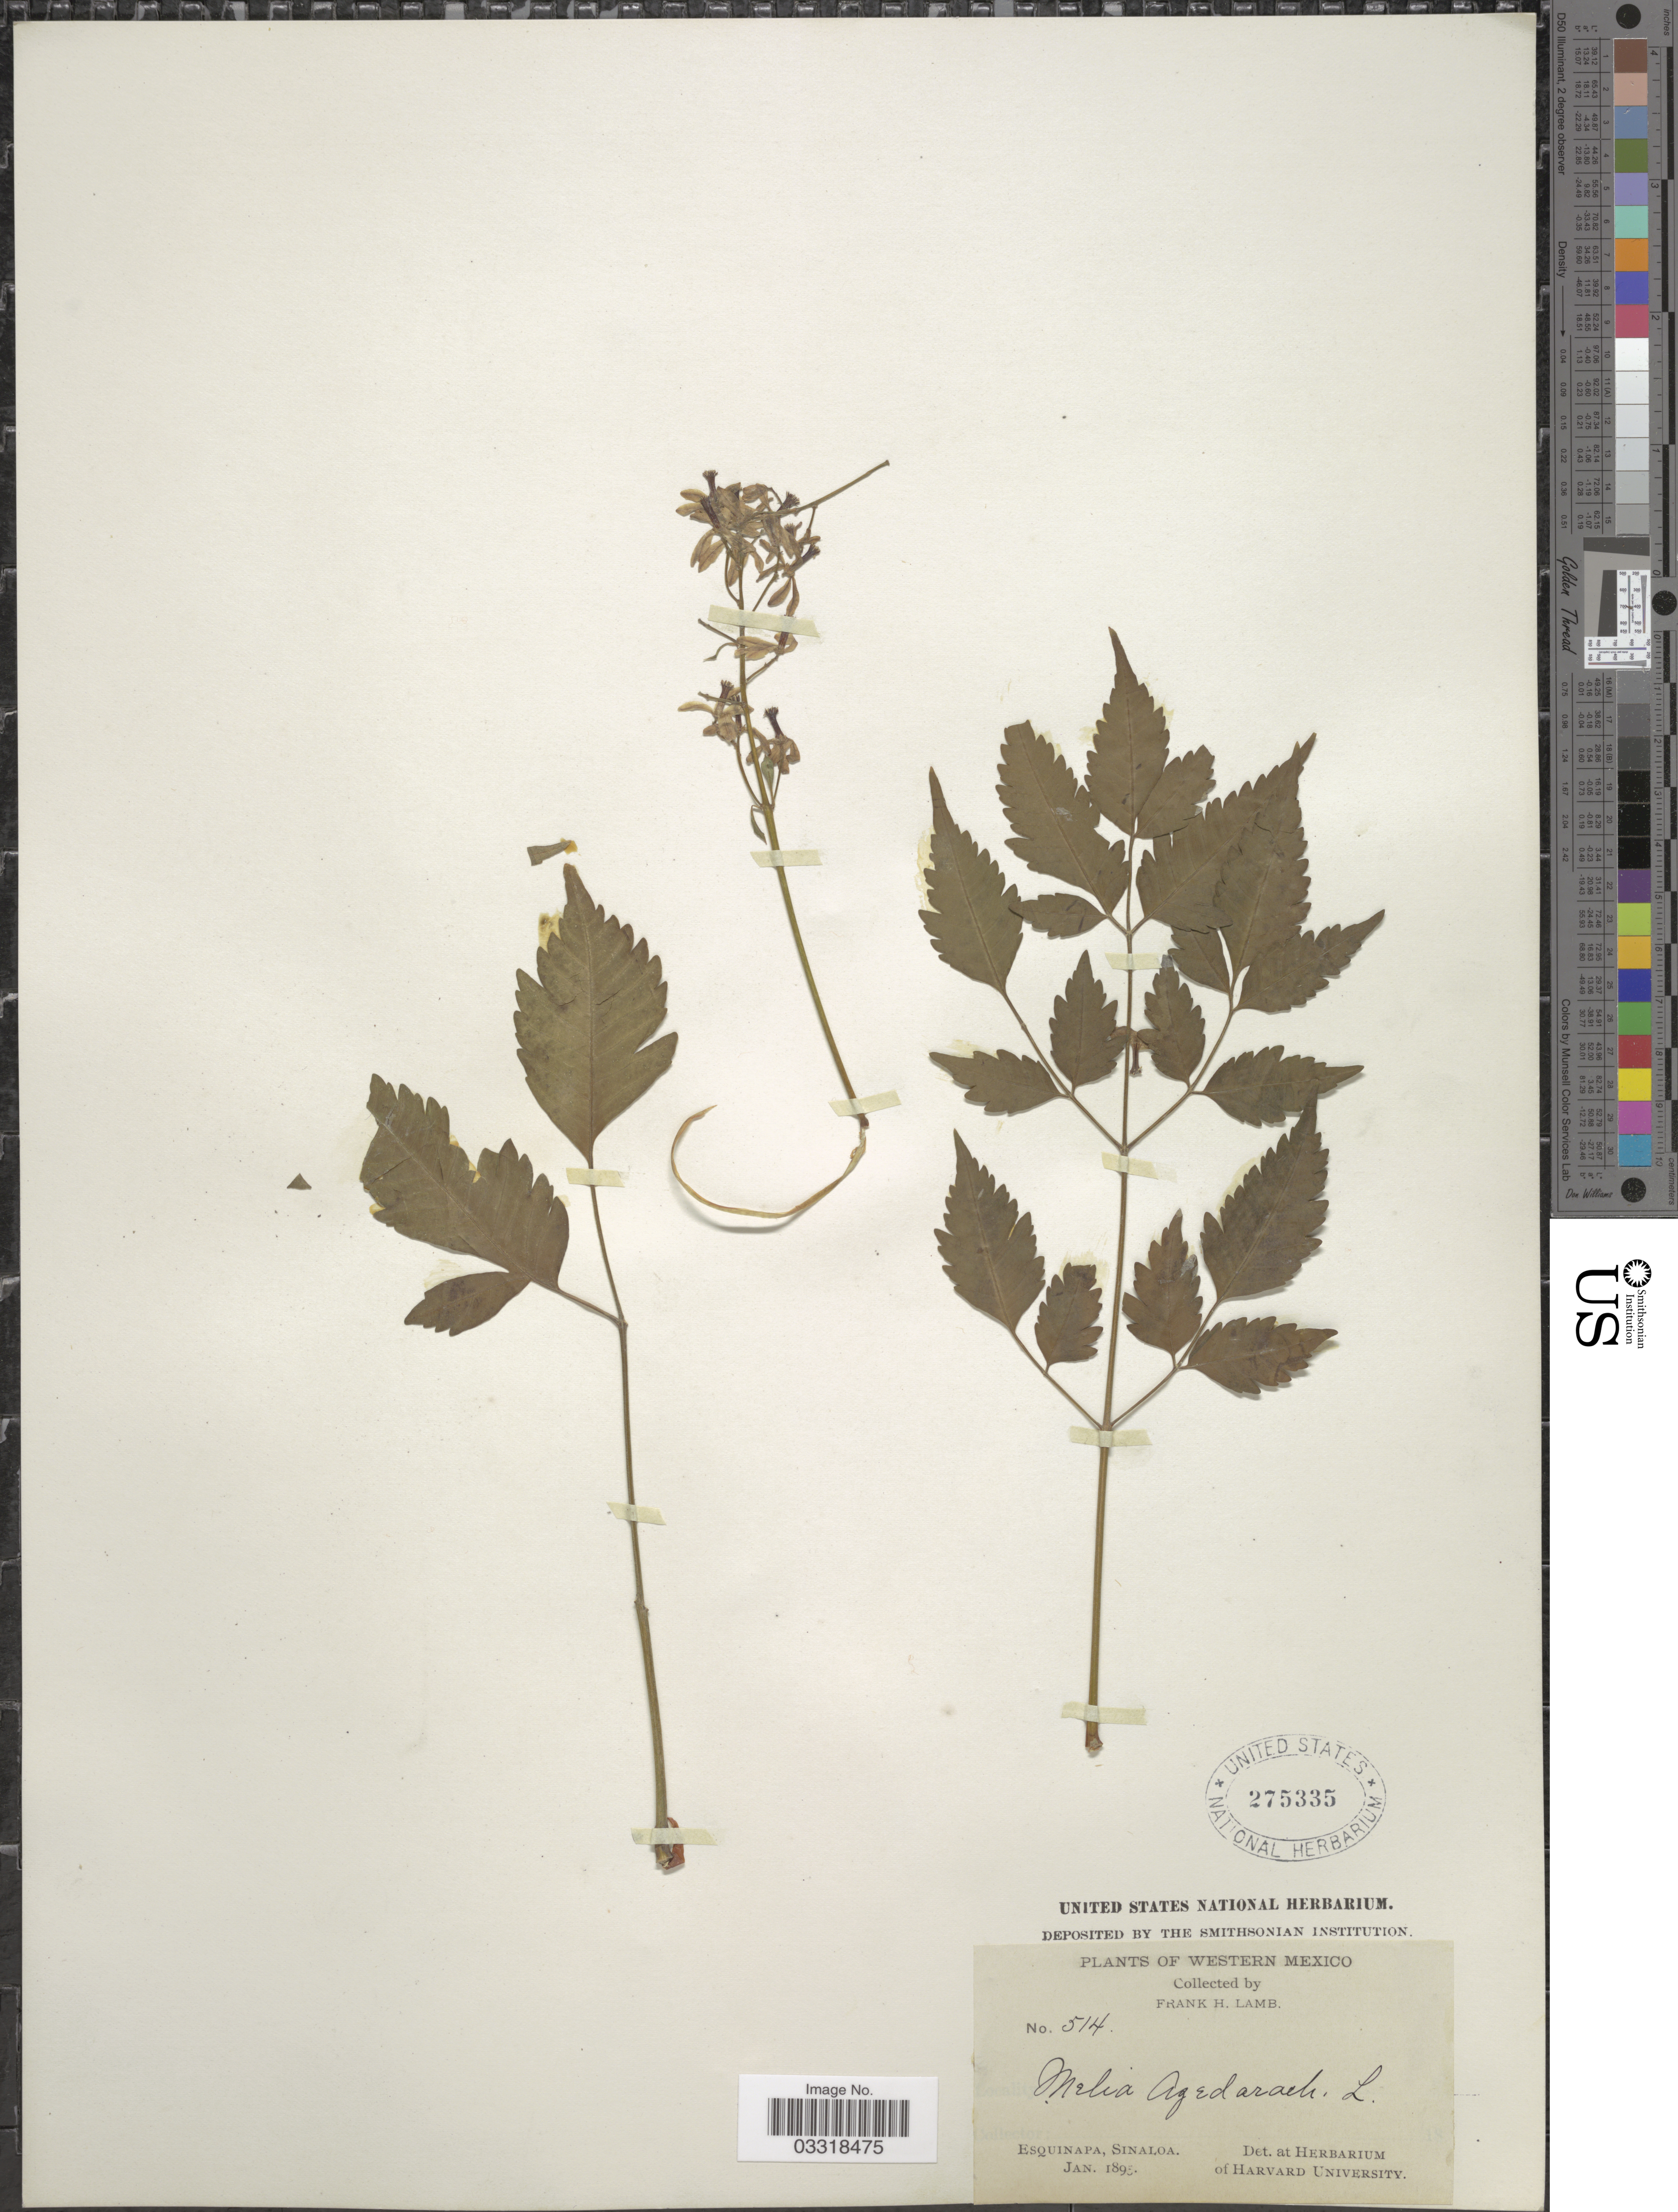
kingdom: Plantae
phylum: Tracheophyta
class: Magnoliopsida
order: Sapindales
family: Meliaceae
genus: Melia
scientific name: Melia azedarach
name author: L.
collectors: F. H. Lamb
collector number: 514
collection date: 1895-01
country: Mexico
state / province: Sinaloa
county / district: Escuinapa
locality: Escuinapa.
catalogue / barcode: US 275335